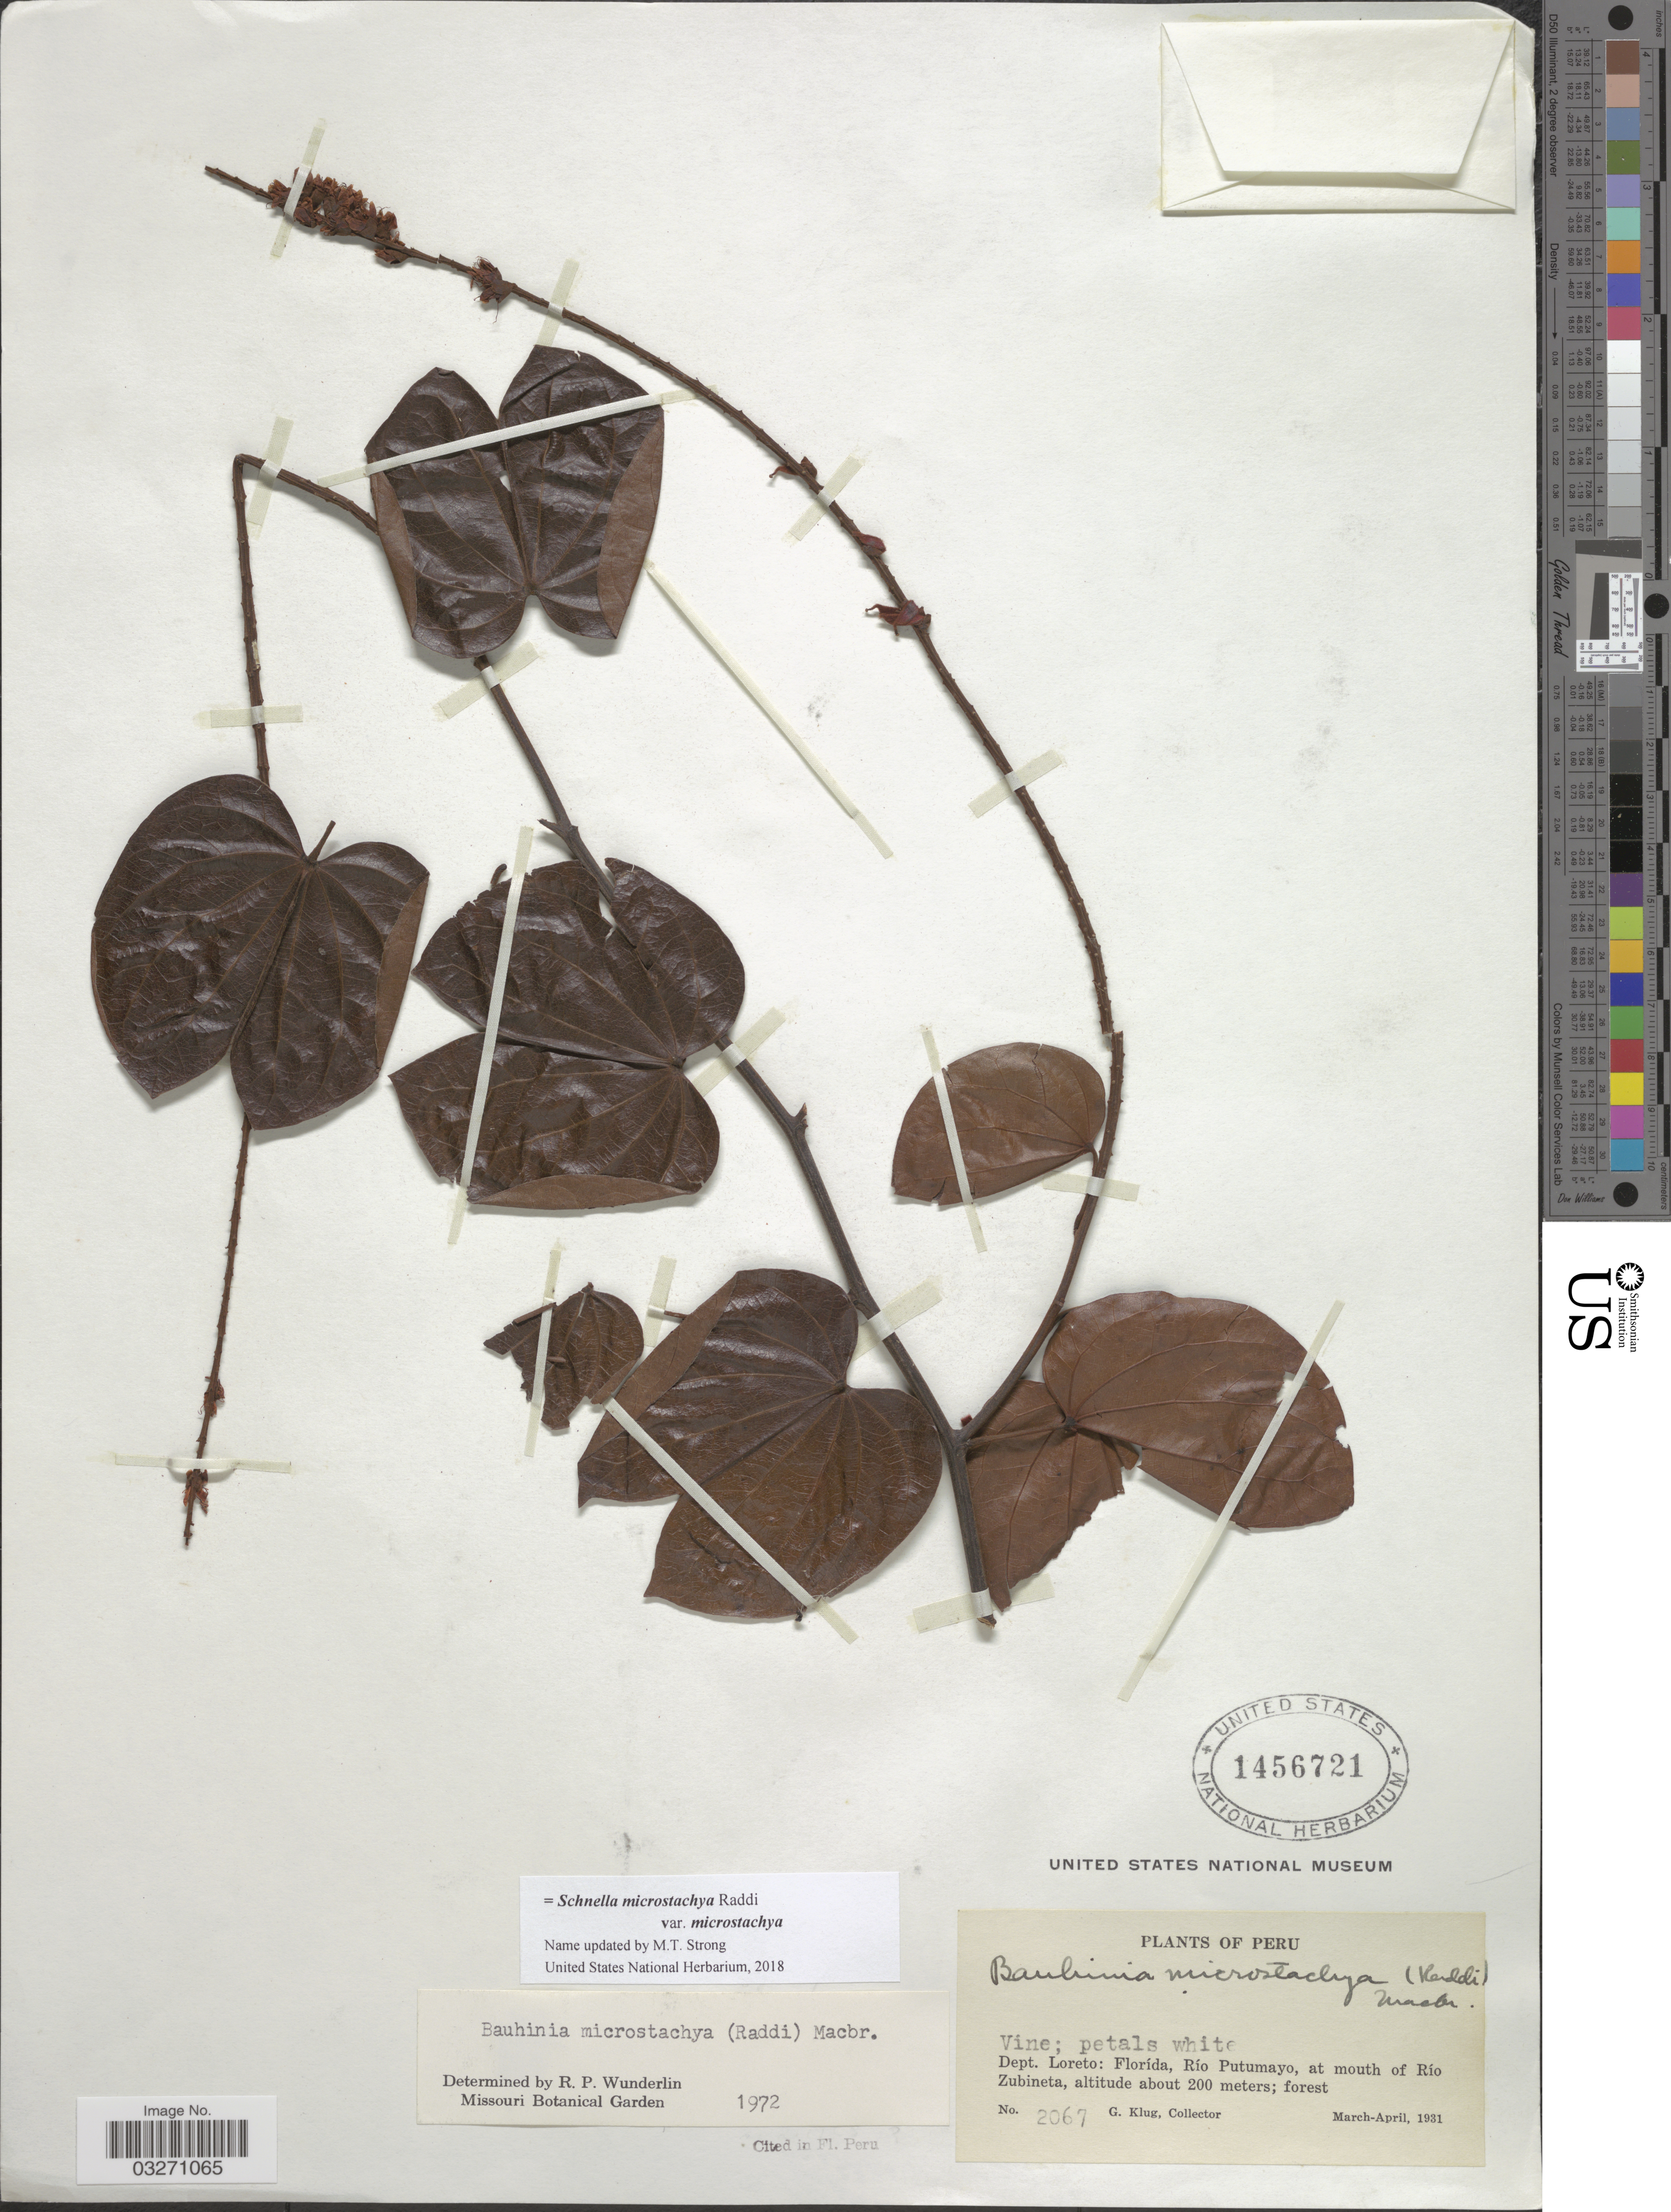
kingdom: Plantae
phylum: Tracheophyta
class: Magnoliopsida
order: Fabales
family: Fabaceae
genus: Schnella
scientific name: Schnella microstachya var. microstachya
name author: Raddi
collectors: G. Klug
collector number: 2067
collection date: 1931-03/1931-04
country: Peru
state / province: Loreto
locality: Dept. Loreto: Florída, Río Putumayo, at mouth of Río Zubineta.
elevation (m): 200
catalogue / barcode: US 1456721